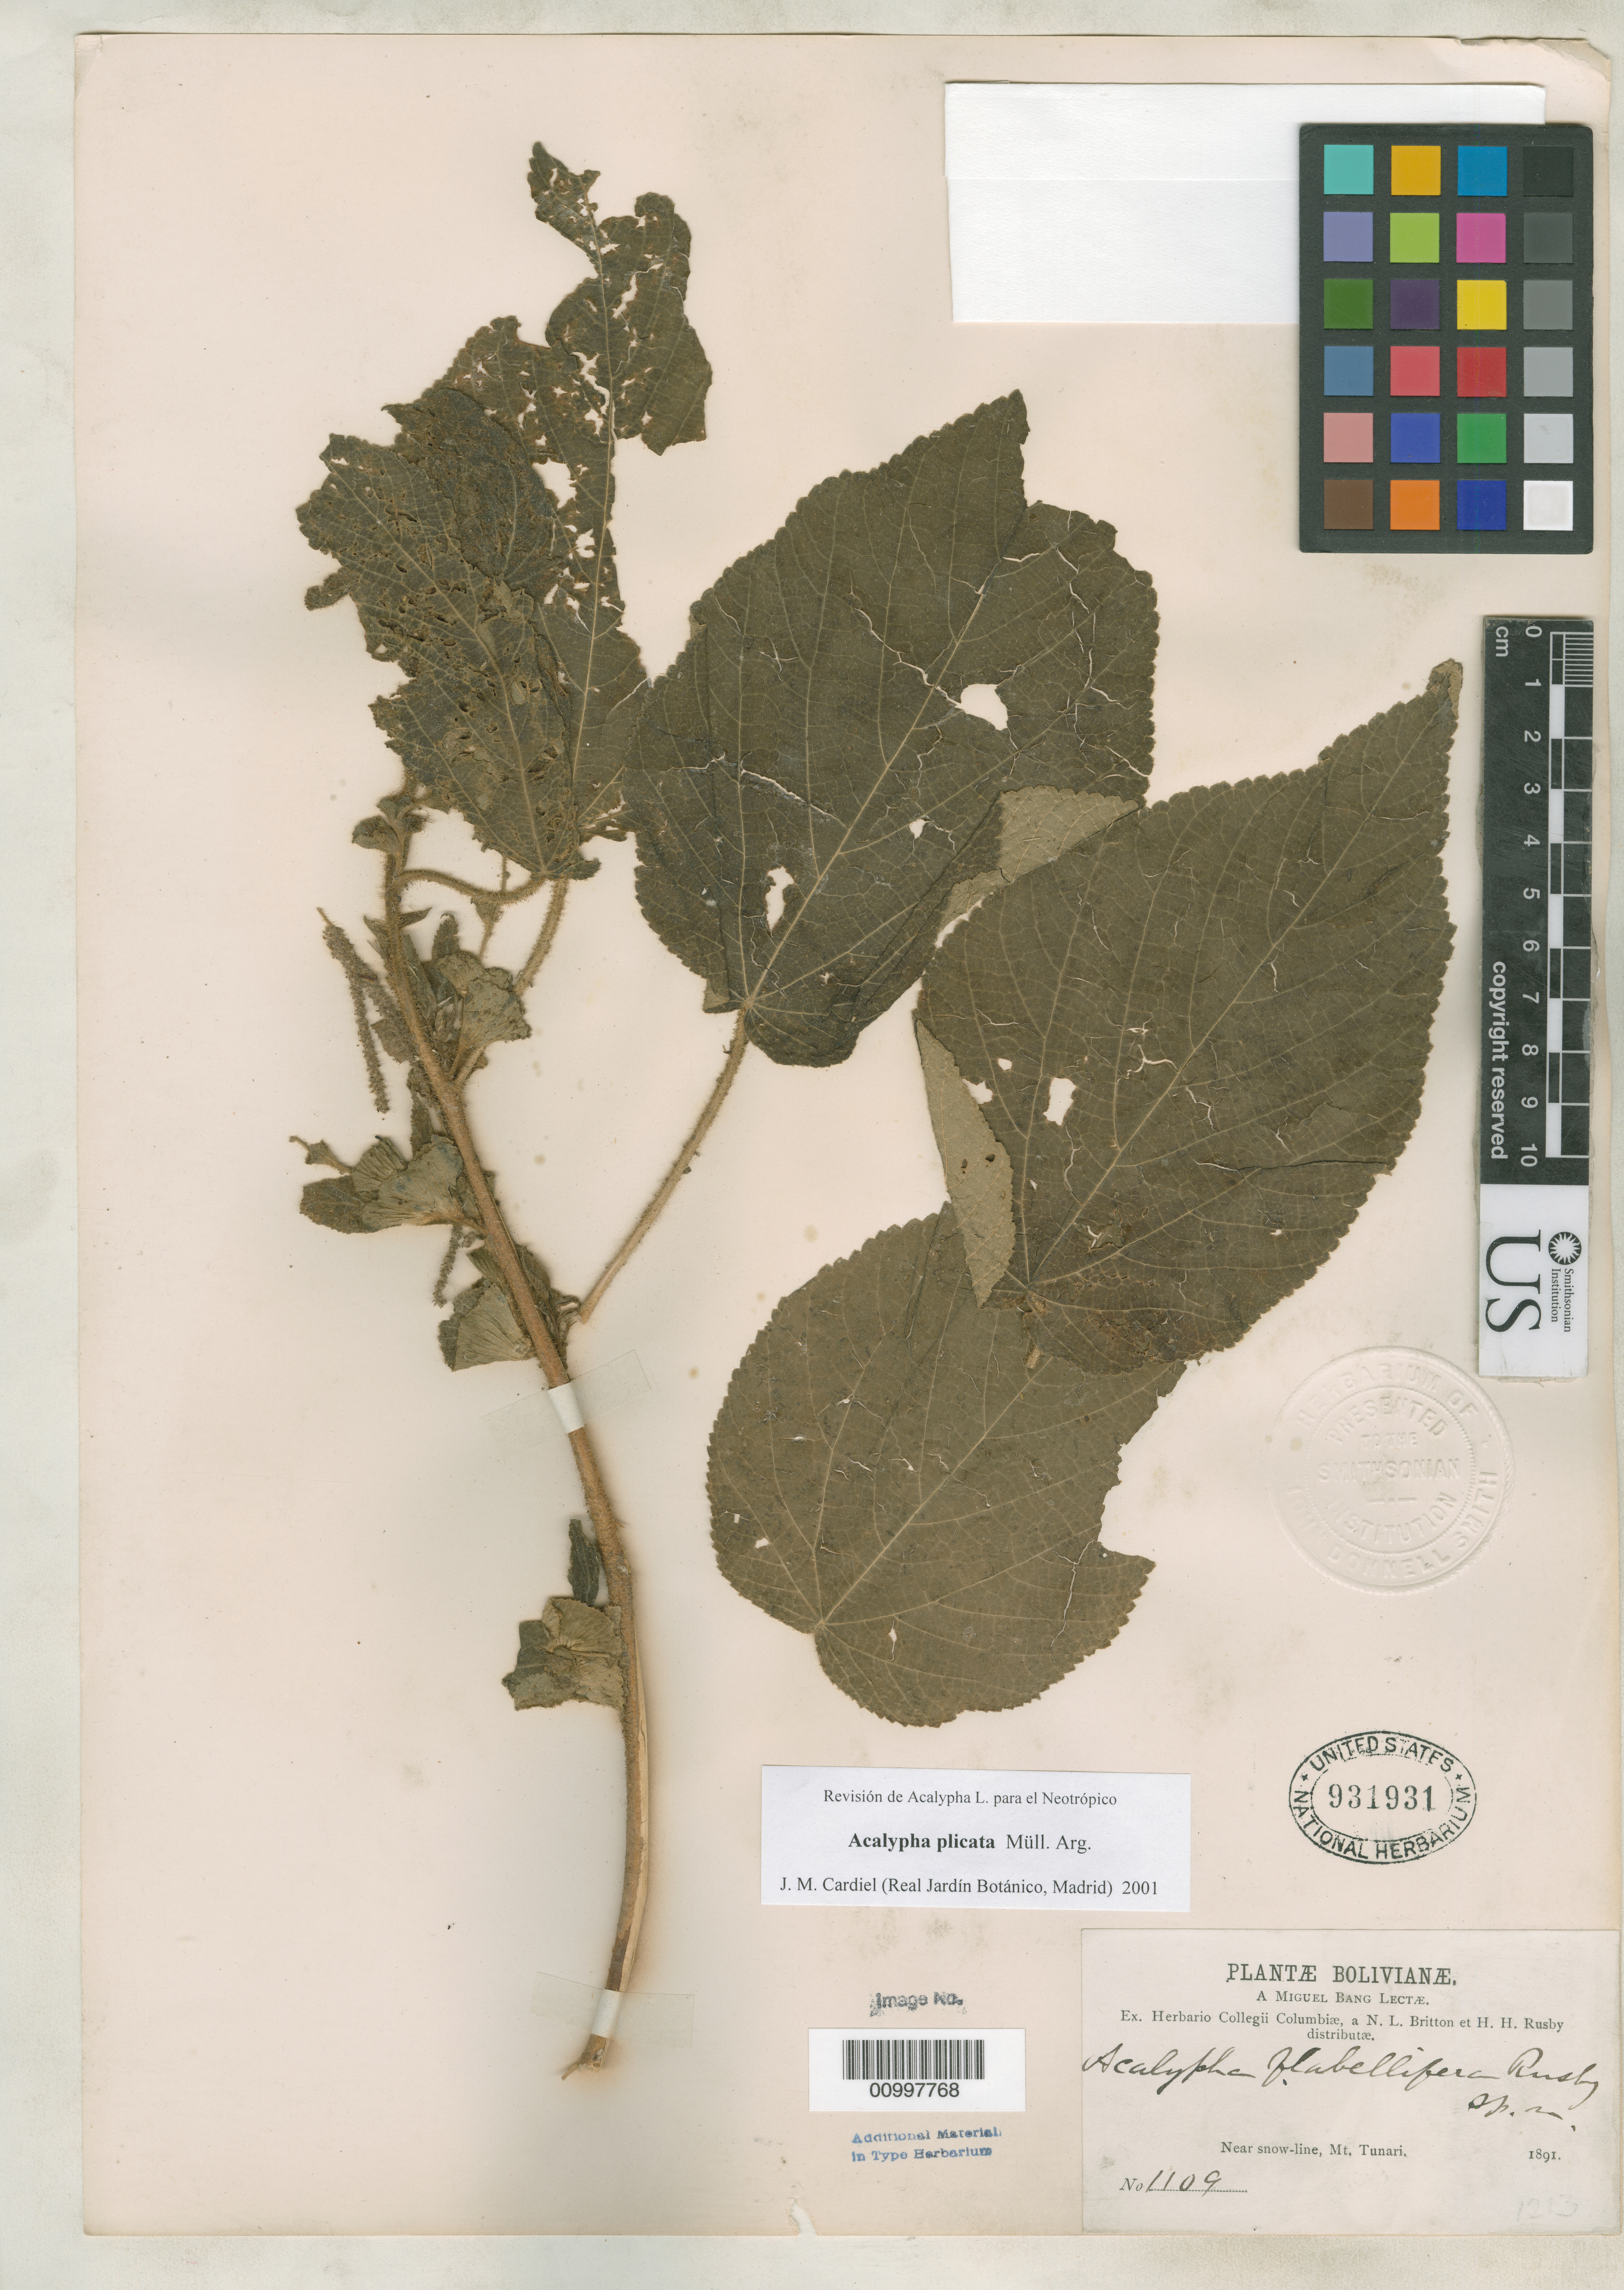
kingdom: Plantae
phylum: Tracheophyta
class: Magnoliopsida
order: Malpighiales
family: Euphorbiaceae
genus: Acalypha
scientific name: Acalypha flabellifera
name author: Rusby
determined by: Cardiel, J. M.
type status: Syntype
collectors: M. Bang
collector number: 1109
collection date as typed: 1891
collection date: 1891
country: Bolivia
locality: Near snow-line, Mt. Tunari.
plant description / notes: Specimen ex John Donnell Smith herbarium. This sheet matches locality cited in protologue ("near snow-line, Mt. Tunari"), other duplicates at US ("vic. Cochabamba") do not.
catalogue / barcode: US 931931